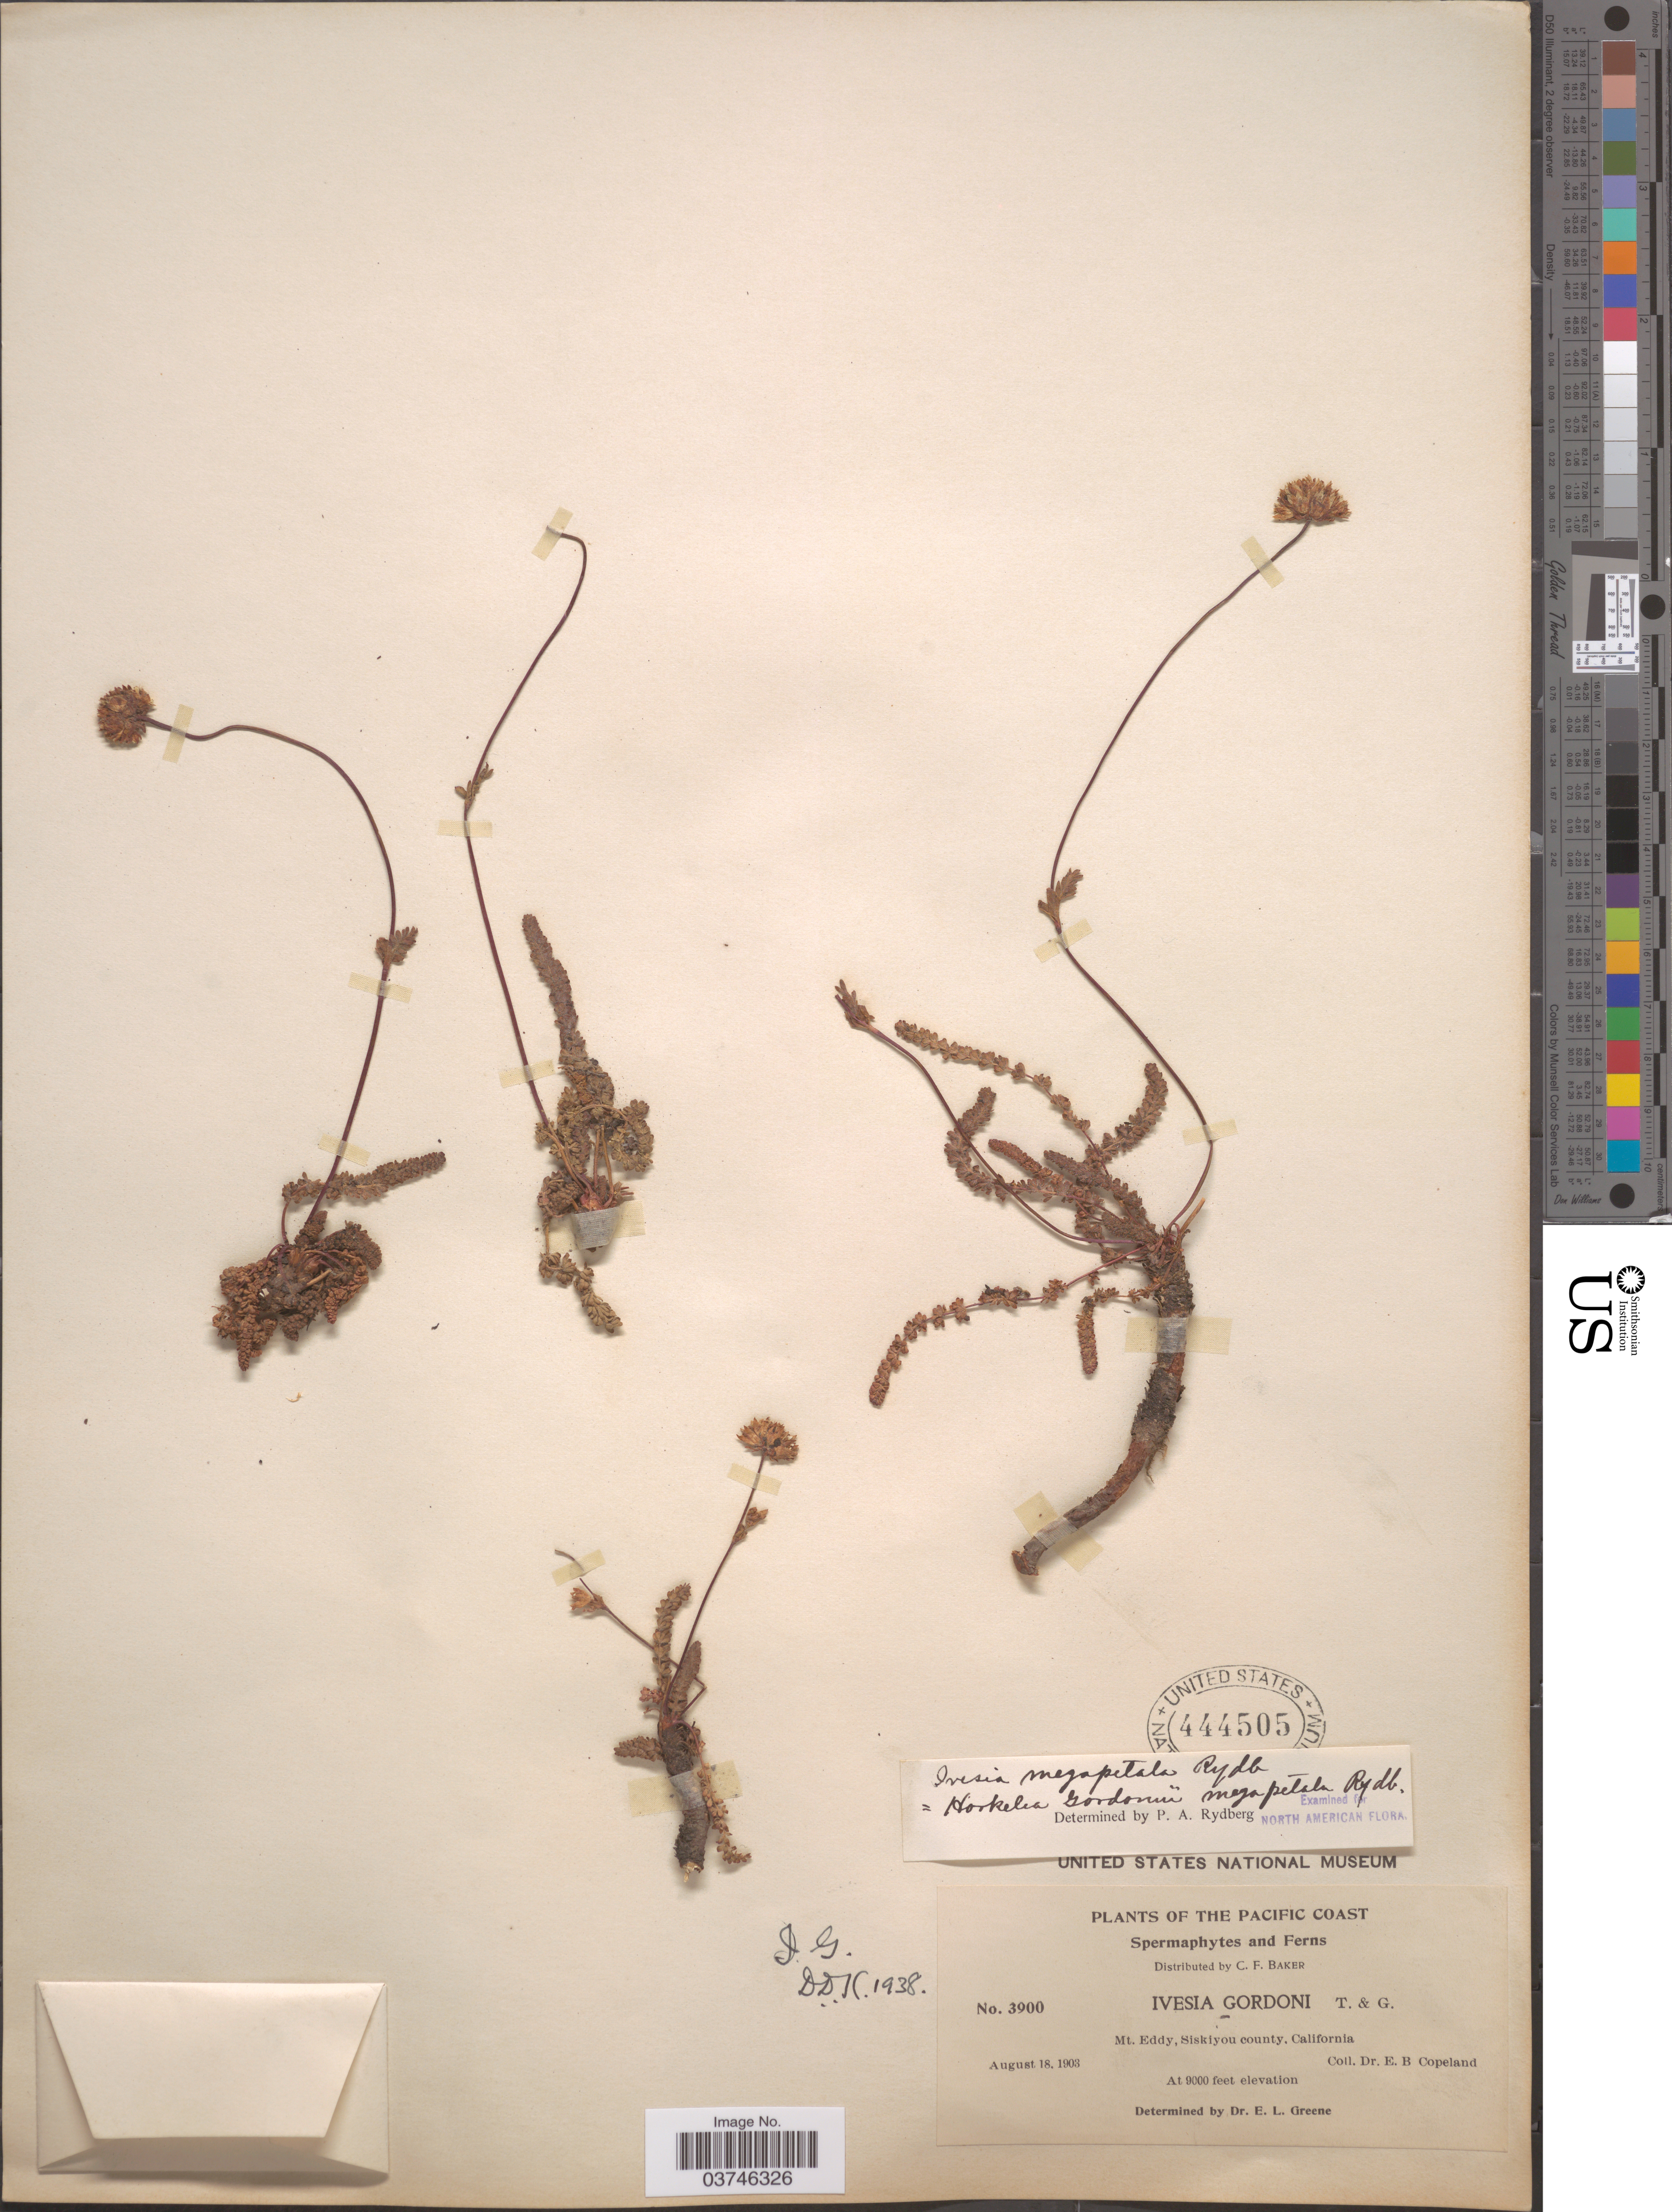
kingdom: Plantae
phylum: Tracheophyta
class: Magnoliopsida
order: Rosales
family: Rosaceae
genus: Potentilla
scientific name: Potentilla lycopodioides var. megalopetala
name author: (Rydb.) J.T. Howell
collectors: E. B. Copeland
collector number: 3900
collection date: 1903-08-18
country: United States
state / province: California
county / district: Siskiyou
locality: The Pacific Coast.Mt. Eddy, Siskiyou county.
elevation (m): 2743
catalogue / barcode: US 444505